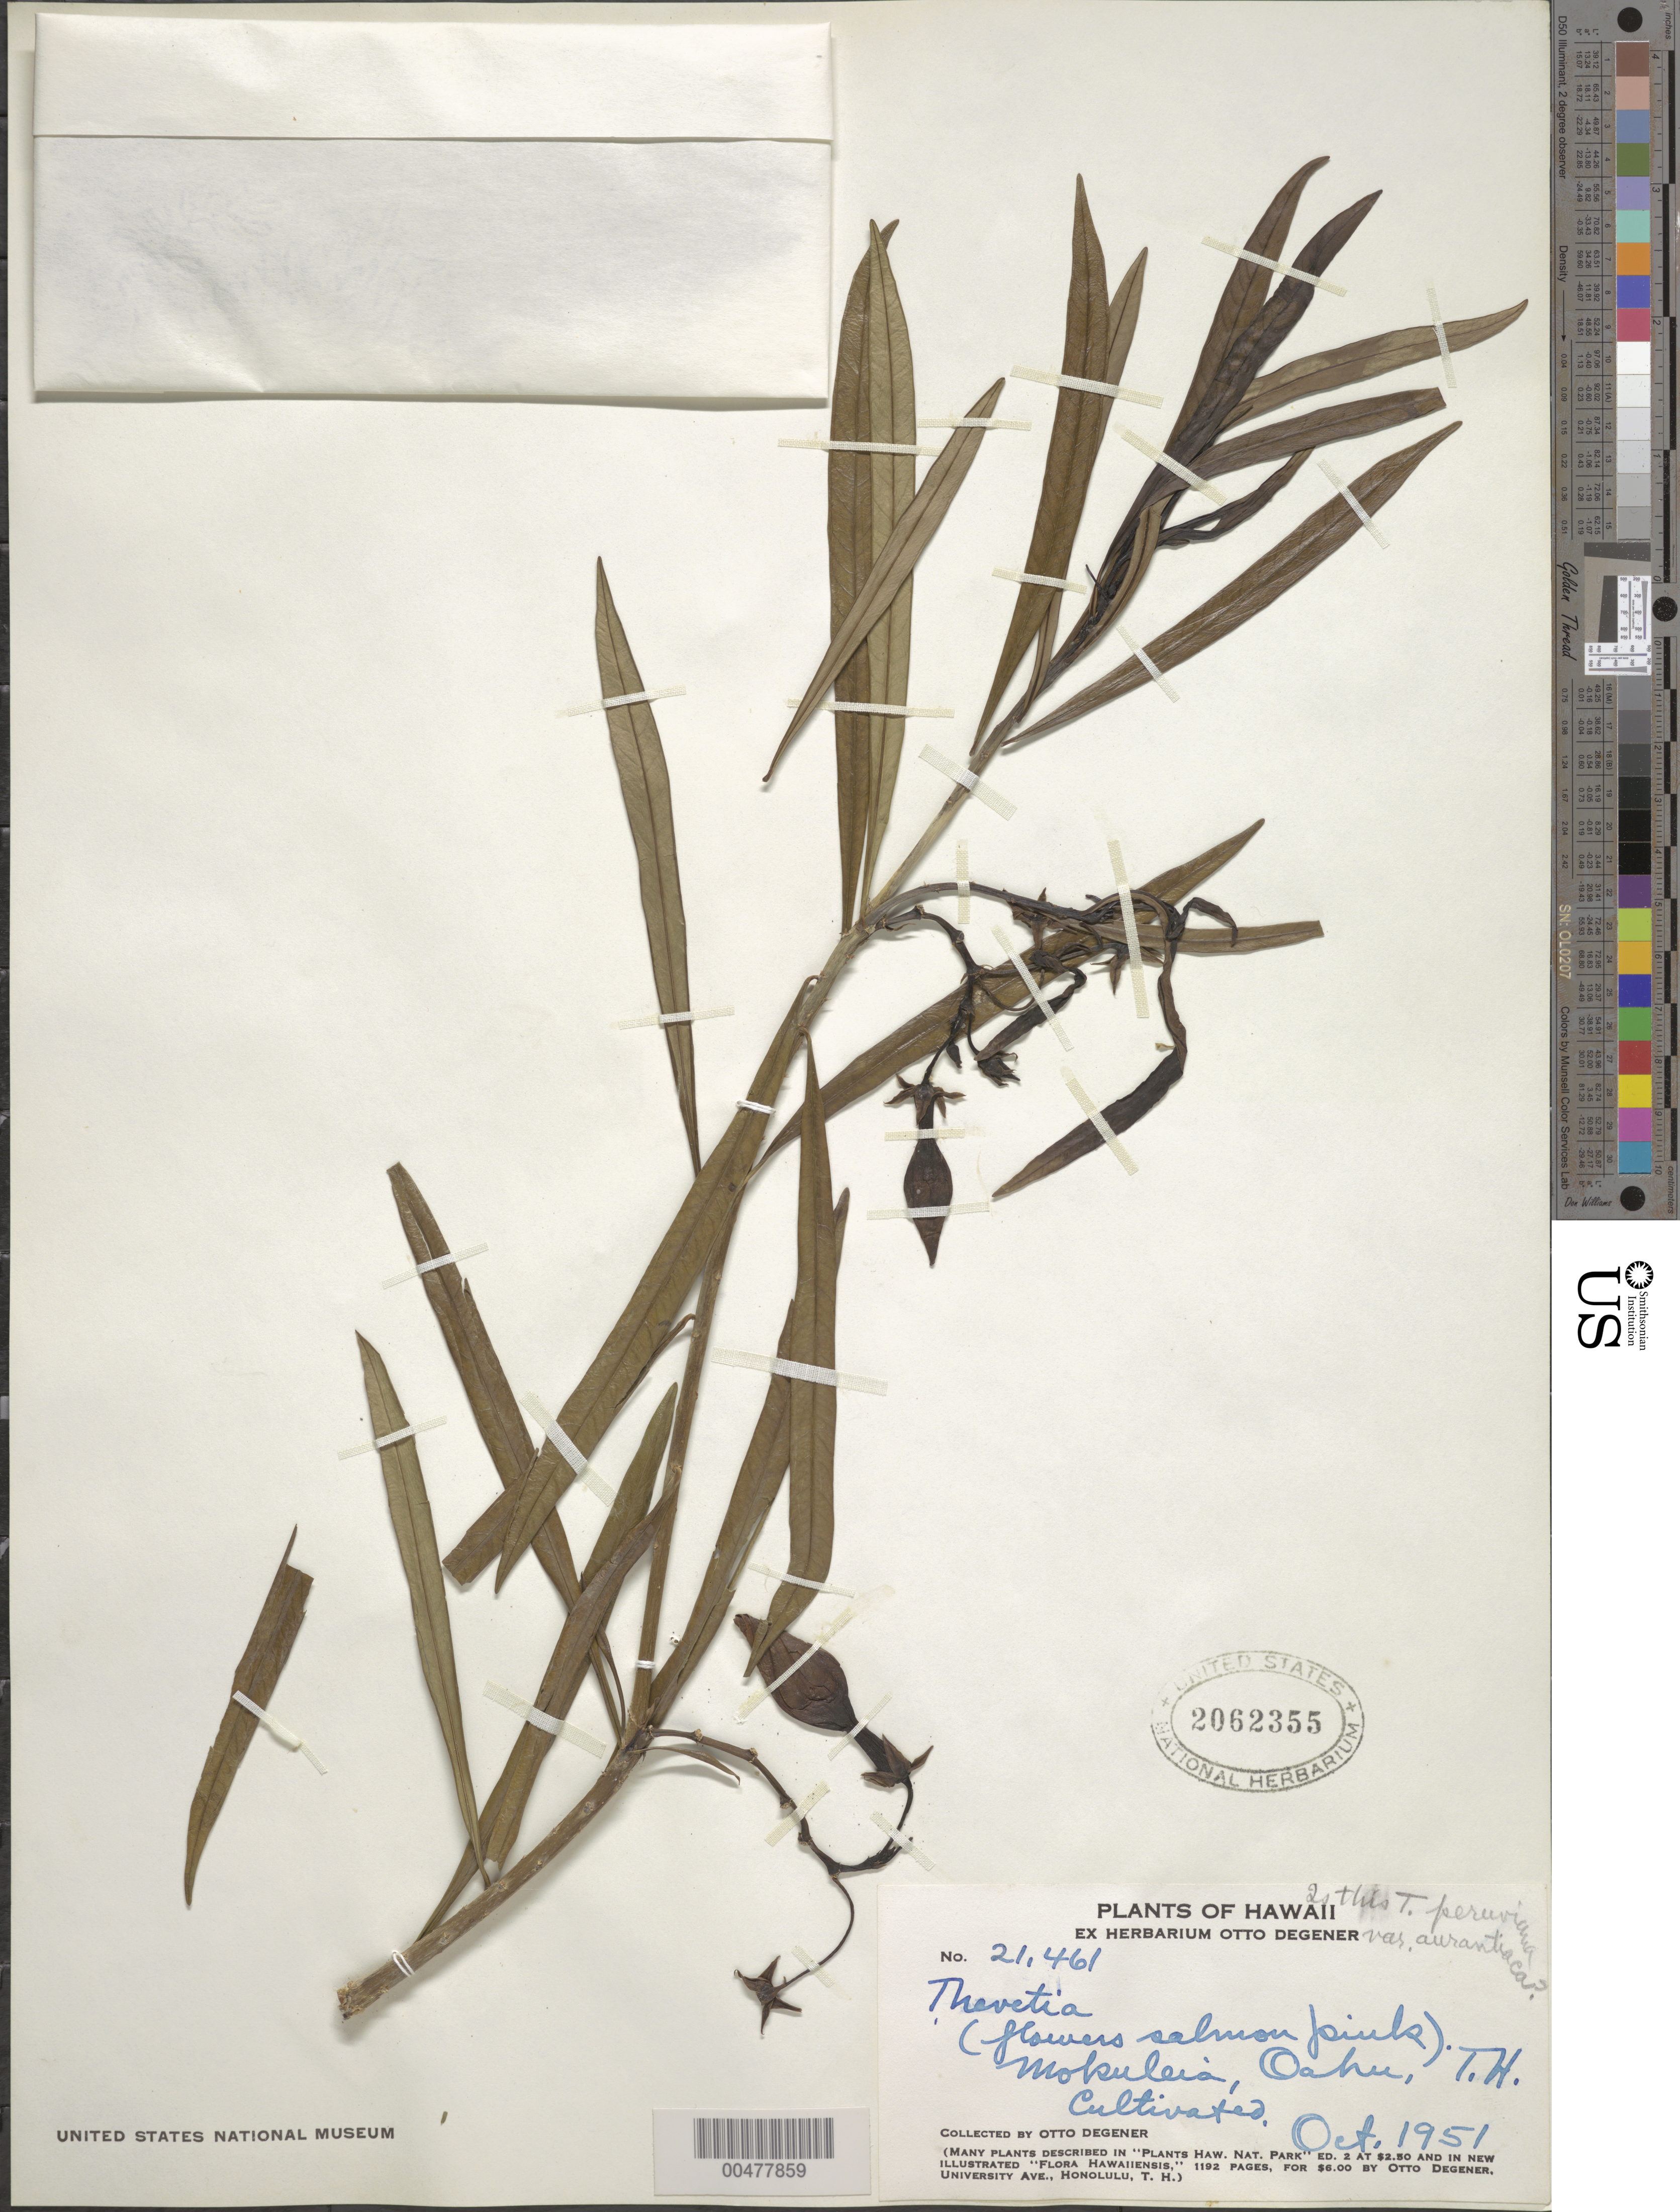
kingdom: Plantae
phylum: Tracheophyta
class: Magnoliopsida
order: Gentianales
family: Apocynaceae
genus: Thevetia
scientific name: Thevetia peruviana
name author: (Pers.) K. Schum.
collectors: O. Degener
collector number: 21461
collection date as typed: Oct 1951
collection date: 1951-10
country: United States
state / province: Hawaii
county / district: Honolulu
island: Oahu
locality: Mokuleia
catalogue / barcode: US 2062355